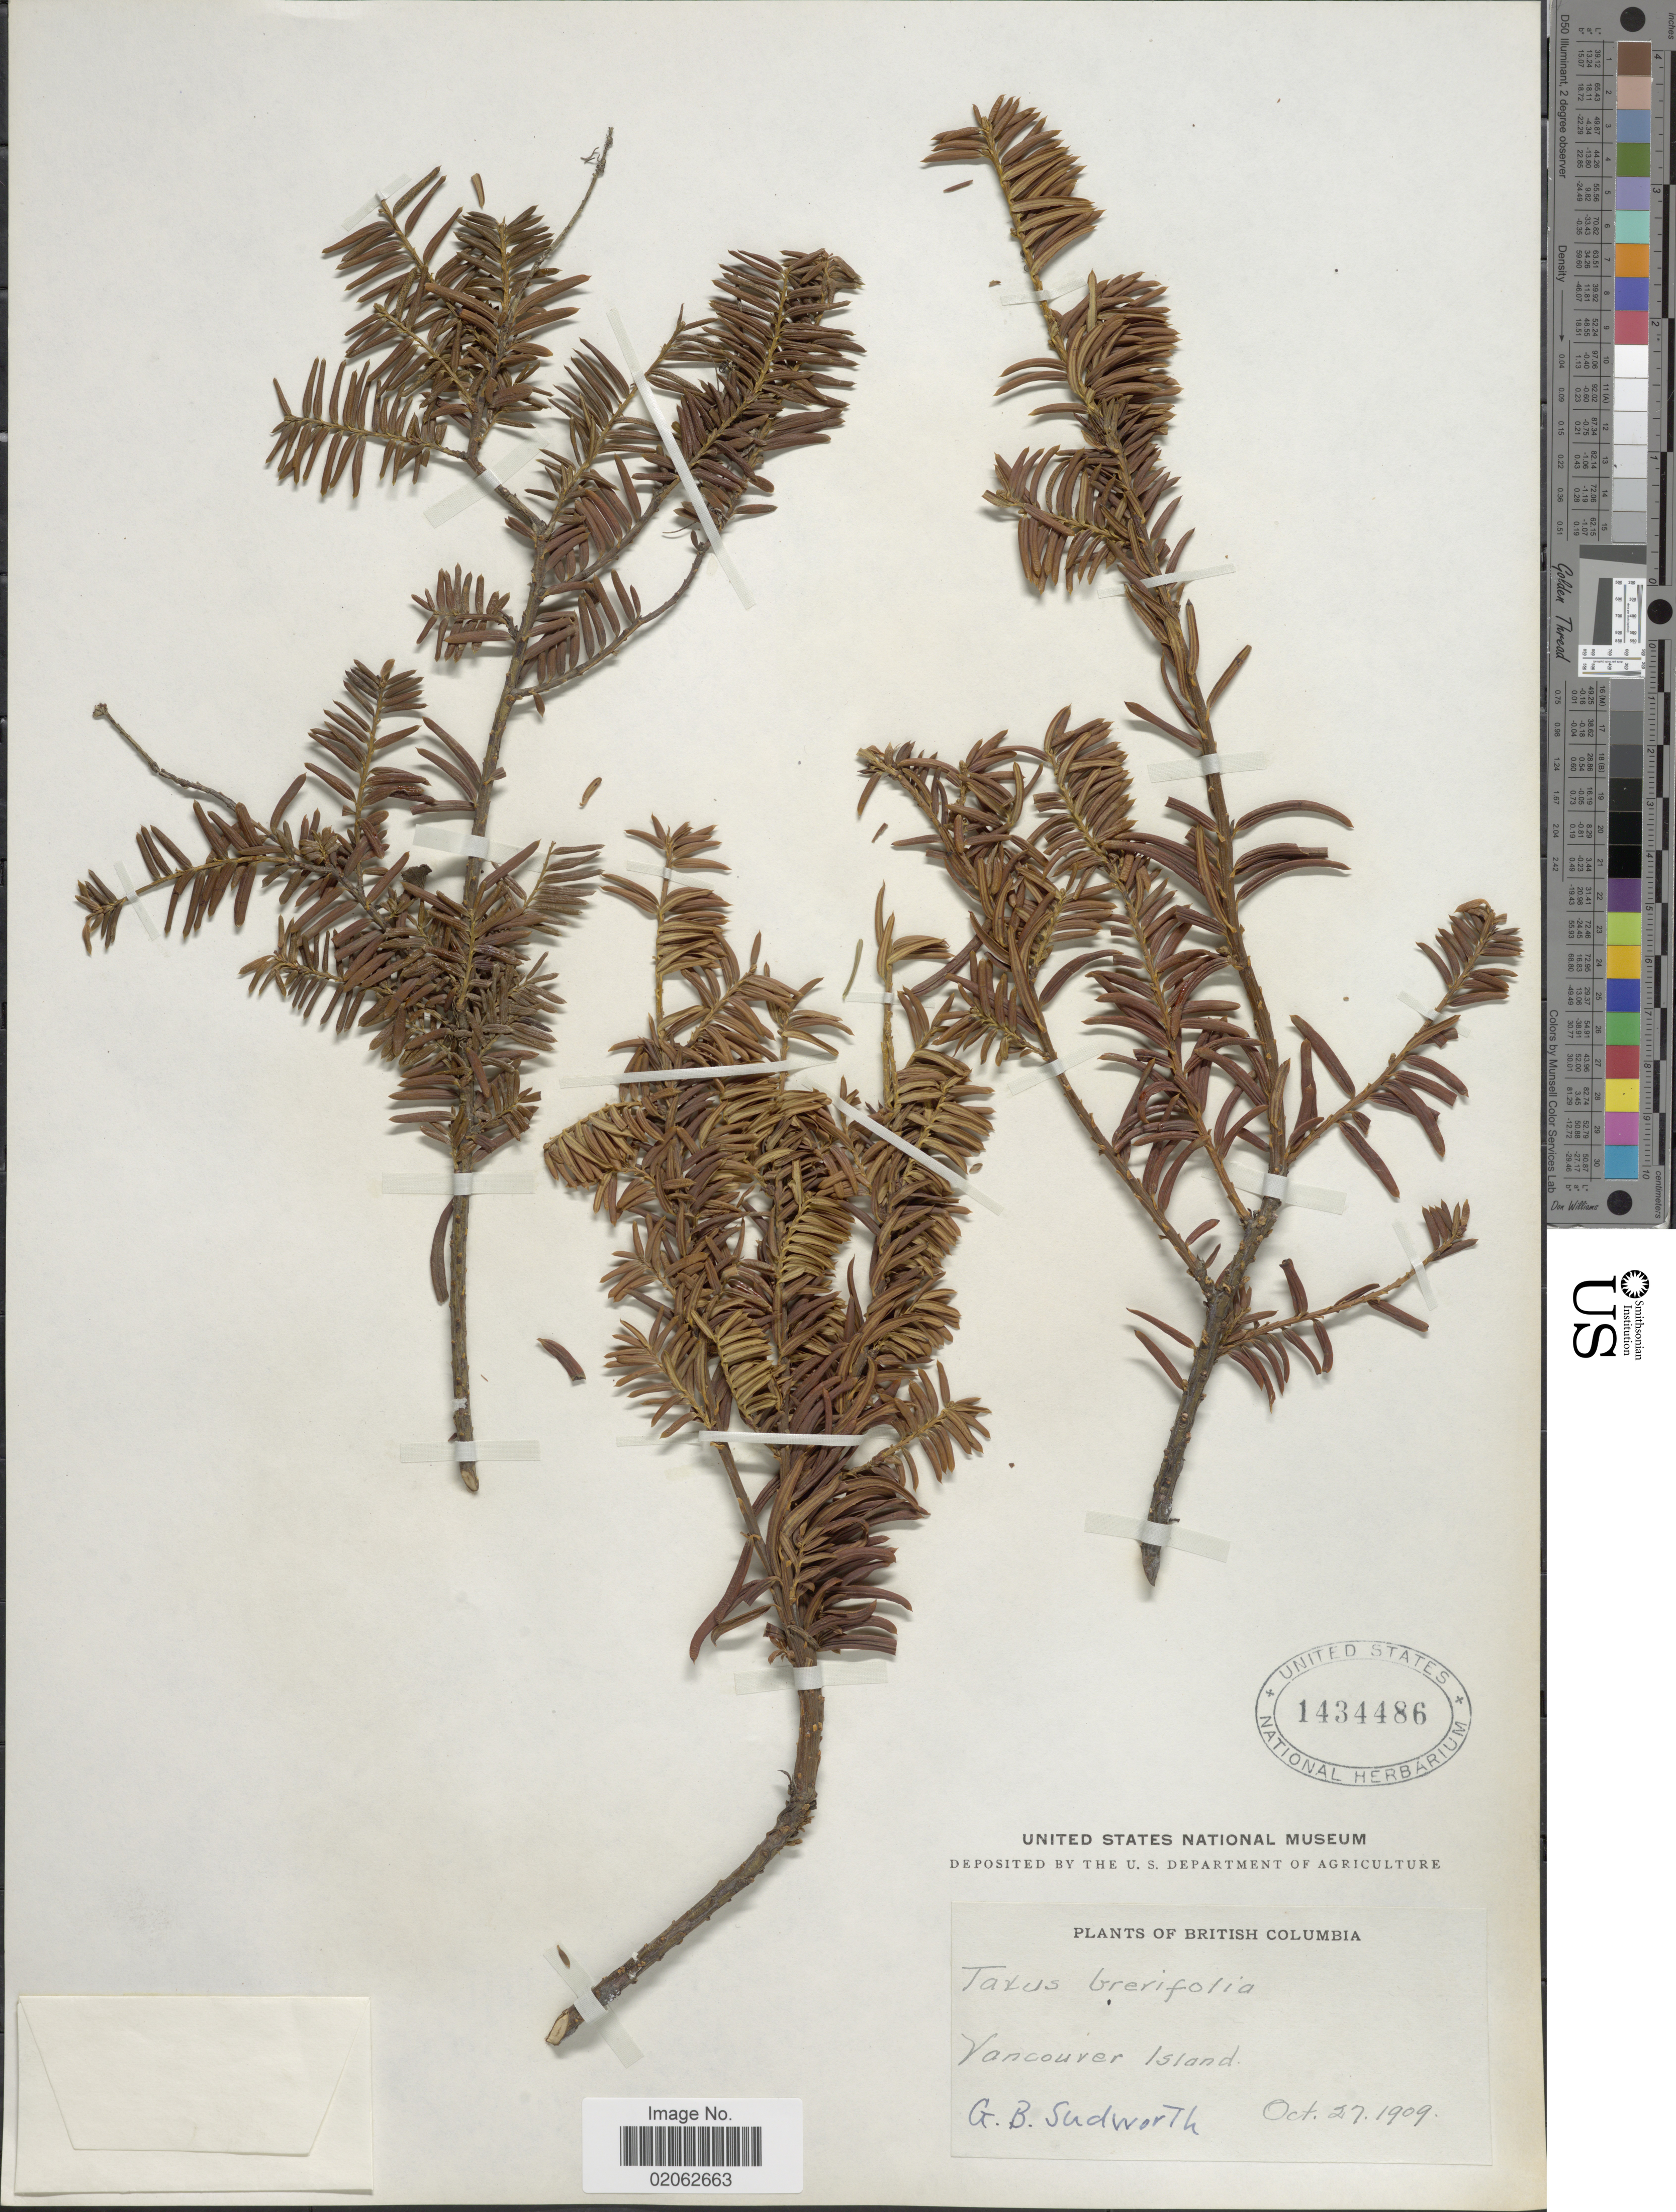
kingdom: Plantae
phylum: Tracheophyta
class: Pinopsida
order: Pinales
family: Taxaceae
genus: Taxus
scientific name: Taxus brevifolia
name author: Nutt.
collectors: G. B. Sudworth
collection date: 1909-10-27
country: Canada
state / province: British Columbia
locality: Vancouver Island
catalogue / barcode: US 1434486